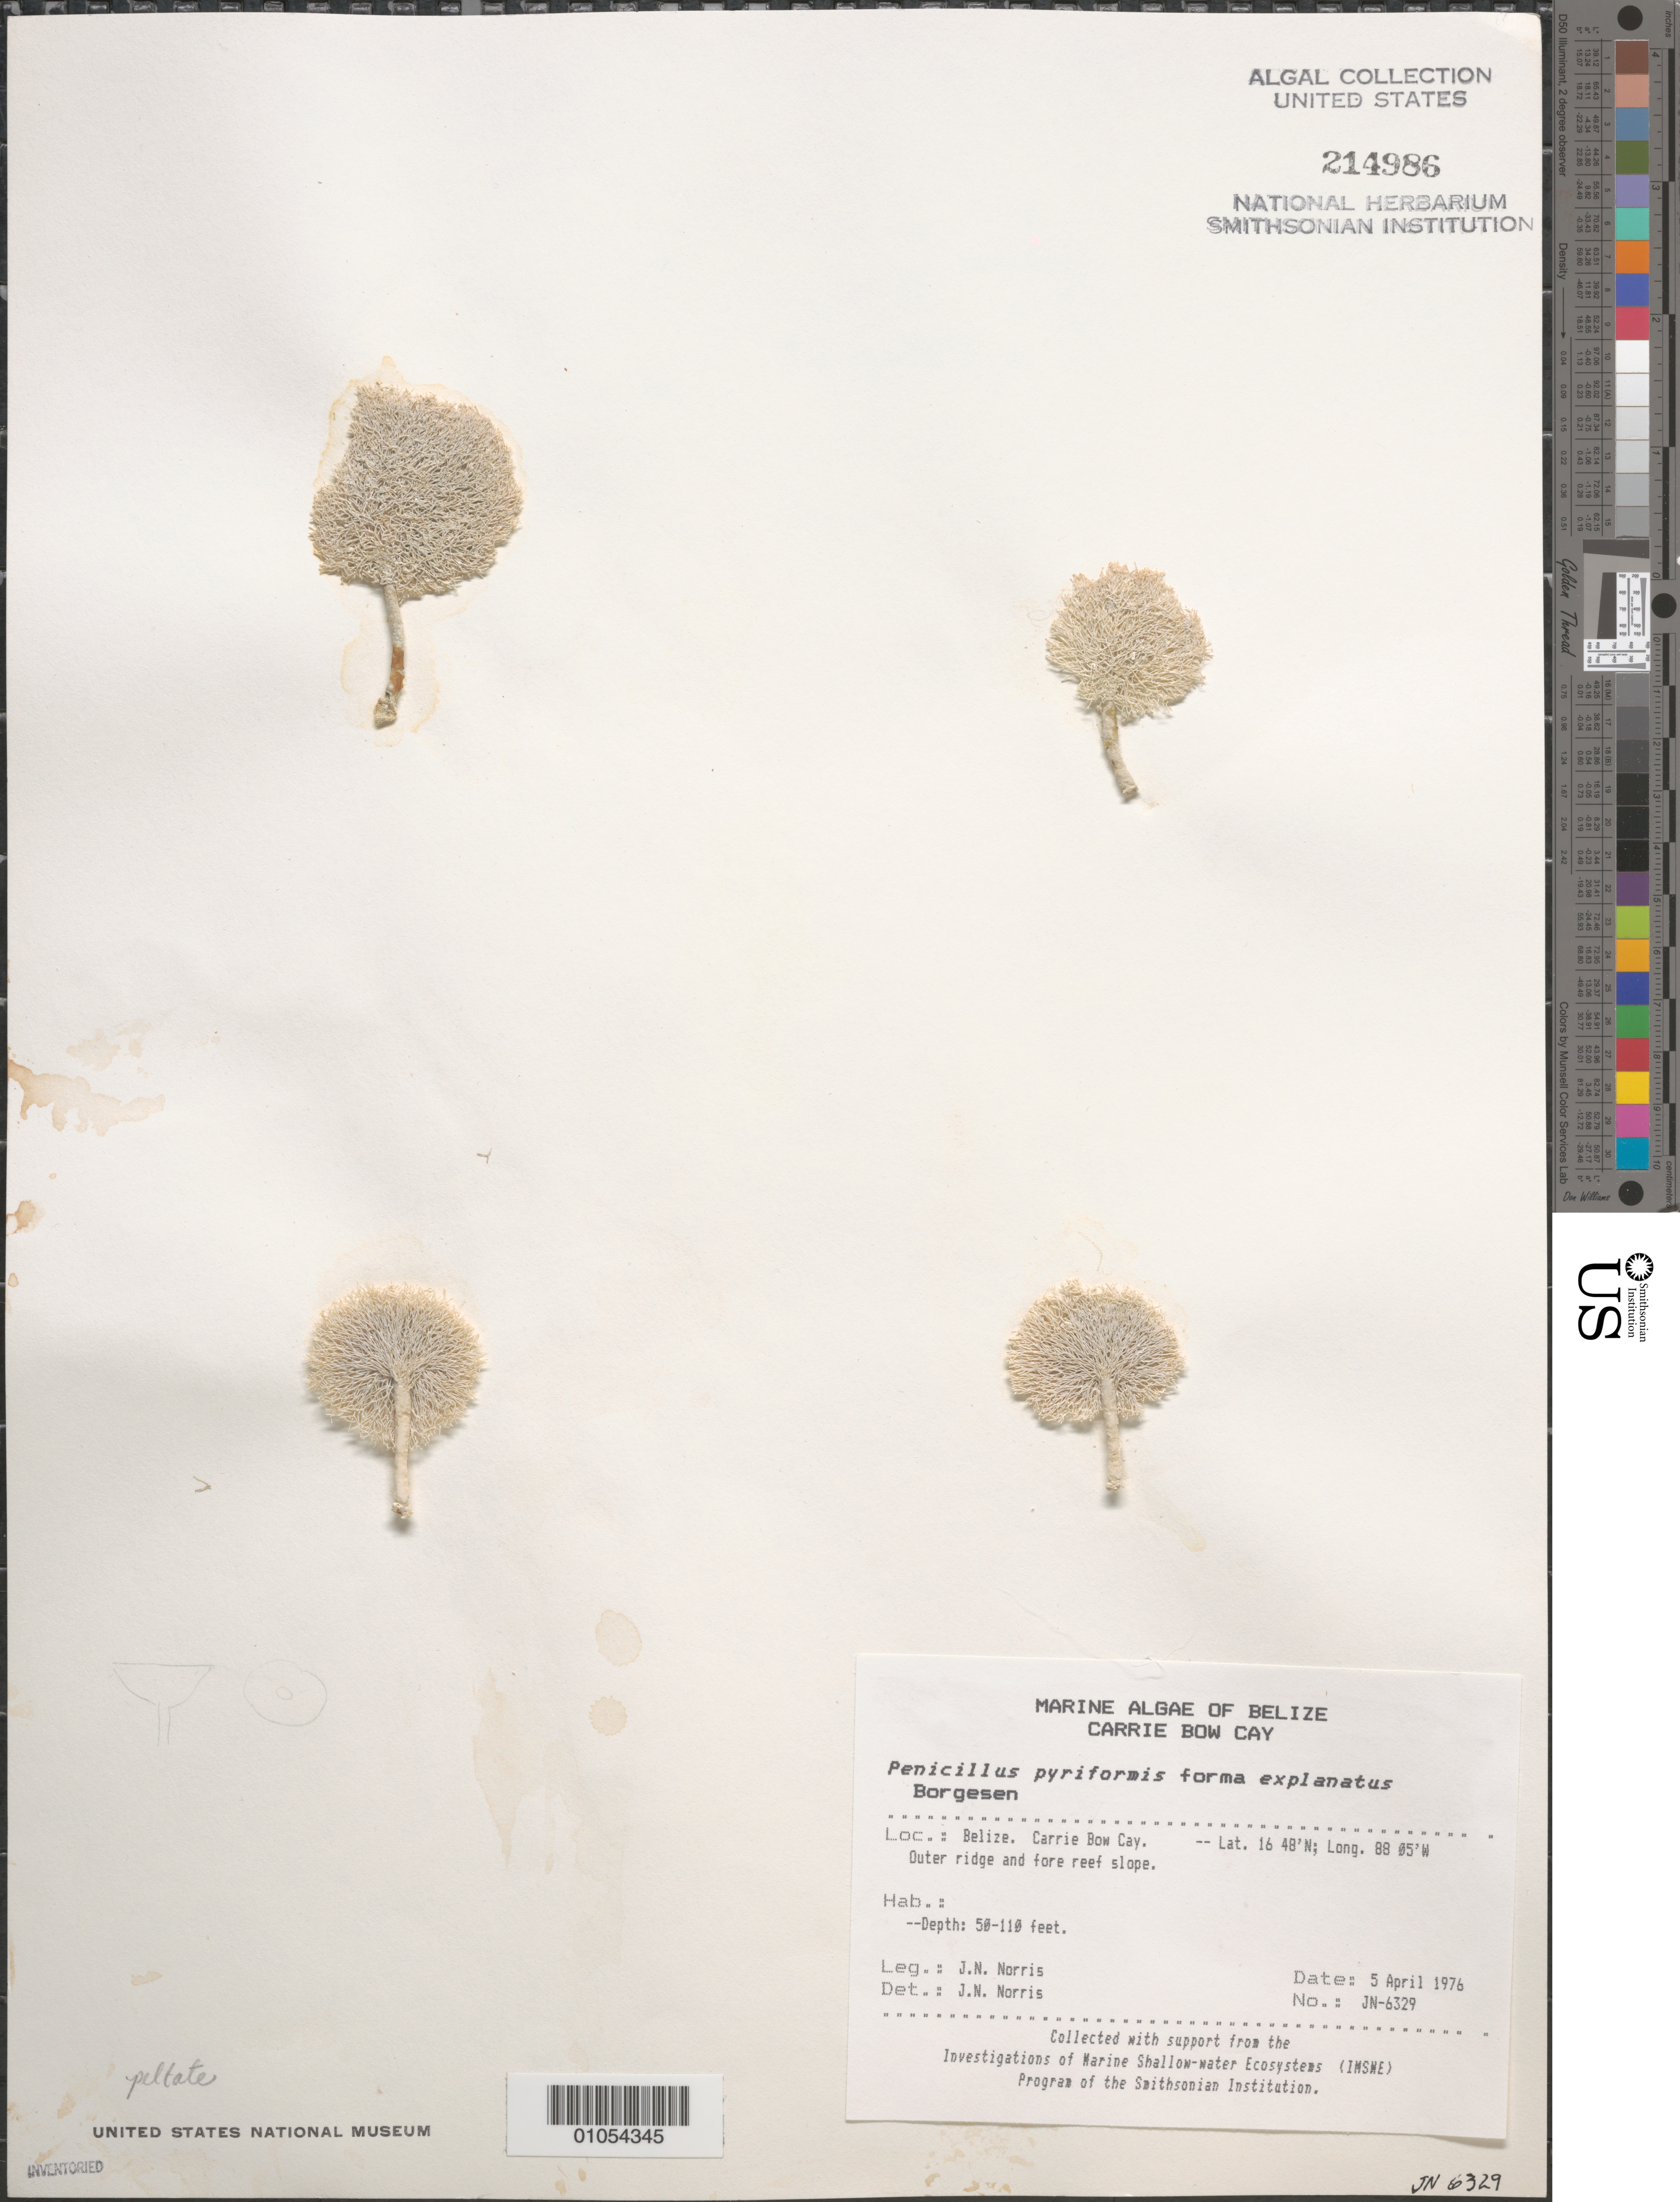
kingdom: Plantae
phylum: Chlorophyta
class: Ulvophyceae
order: Bryopsidales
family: Udoteaceae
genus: Penicillus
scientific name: Penicillus pyriformis f. explanatus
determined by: Norris, James N.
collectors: J. N. Norris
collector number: JN-6329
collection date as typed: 05 Apr 1976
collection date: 1976-04-05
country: Belize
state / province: Stann Creek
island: Carrie Bow Cay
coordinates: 16 48'N, 88 05'W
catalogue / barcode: US 214986